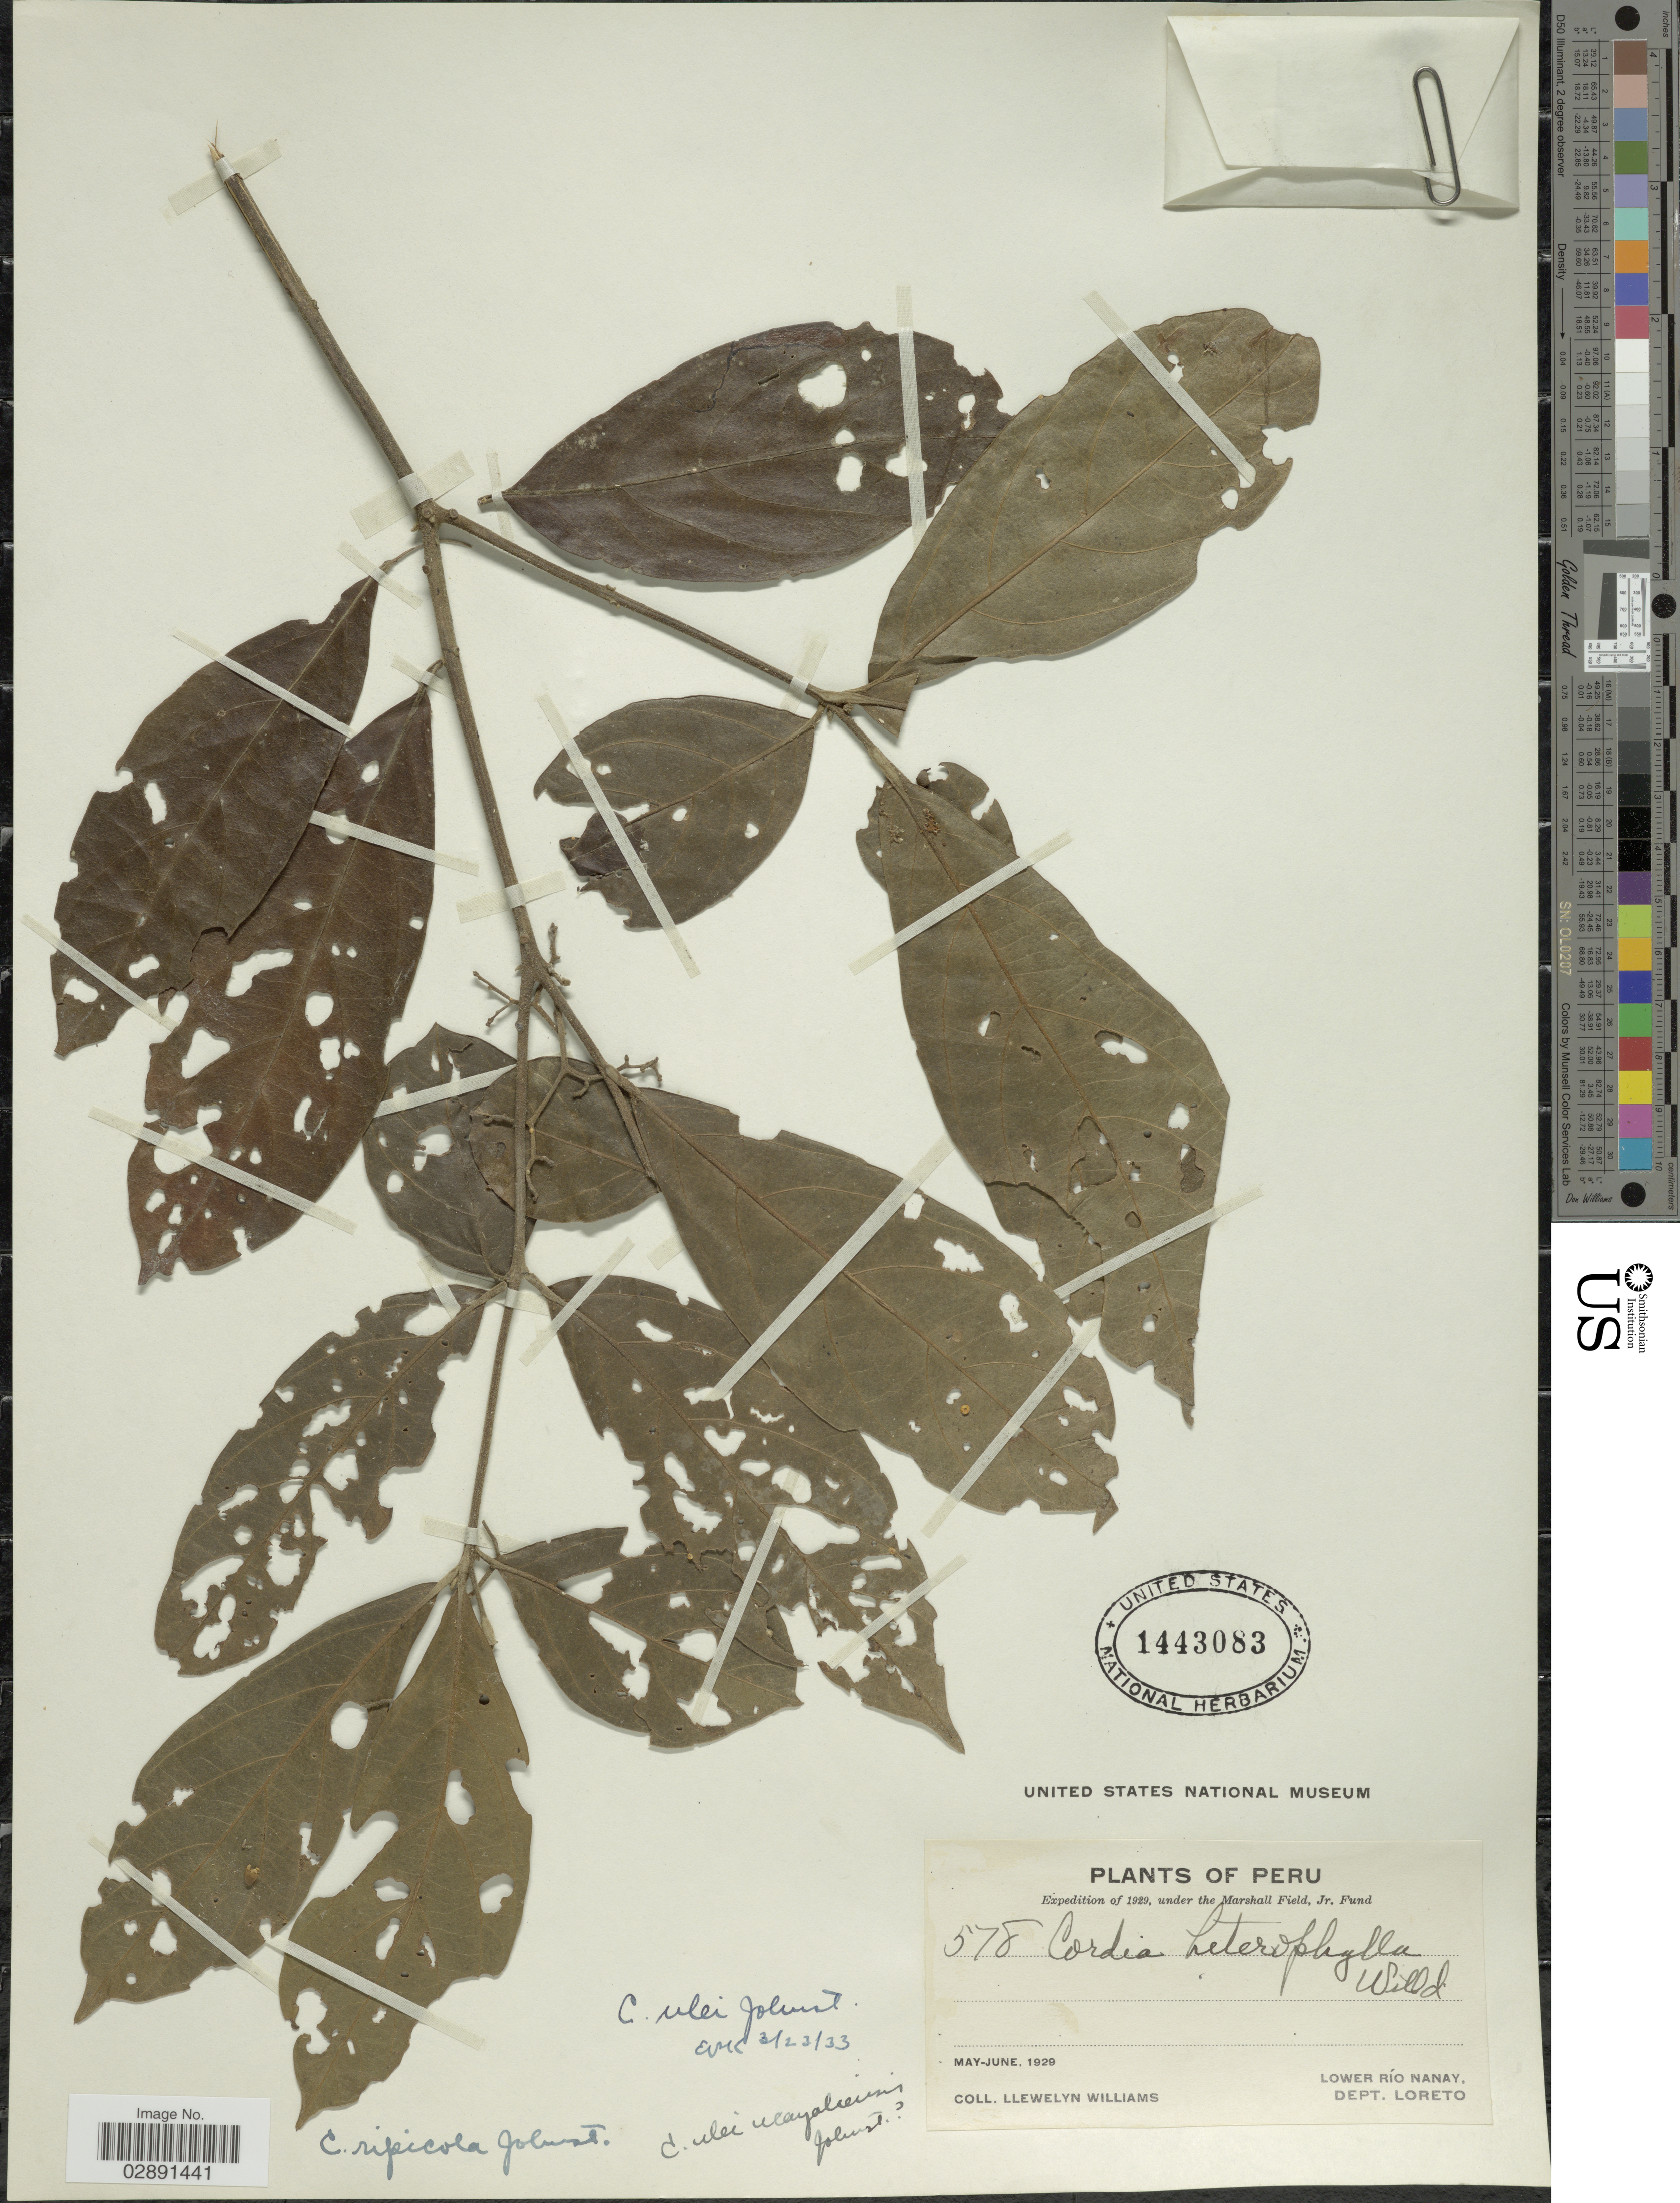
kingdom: Plantae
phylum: Tracheophyta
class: Magnoliopsida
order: Boraginales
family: Cordiaceae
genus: Cordia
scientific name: Cordia ripicola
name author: I.M. Johnst.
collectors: Ll. Williams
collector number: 578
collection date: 1929-05/1929-06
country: Peru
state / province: Loreto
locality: Lower Río Nanay, Dept. Loreto.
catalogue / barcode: US 1443083